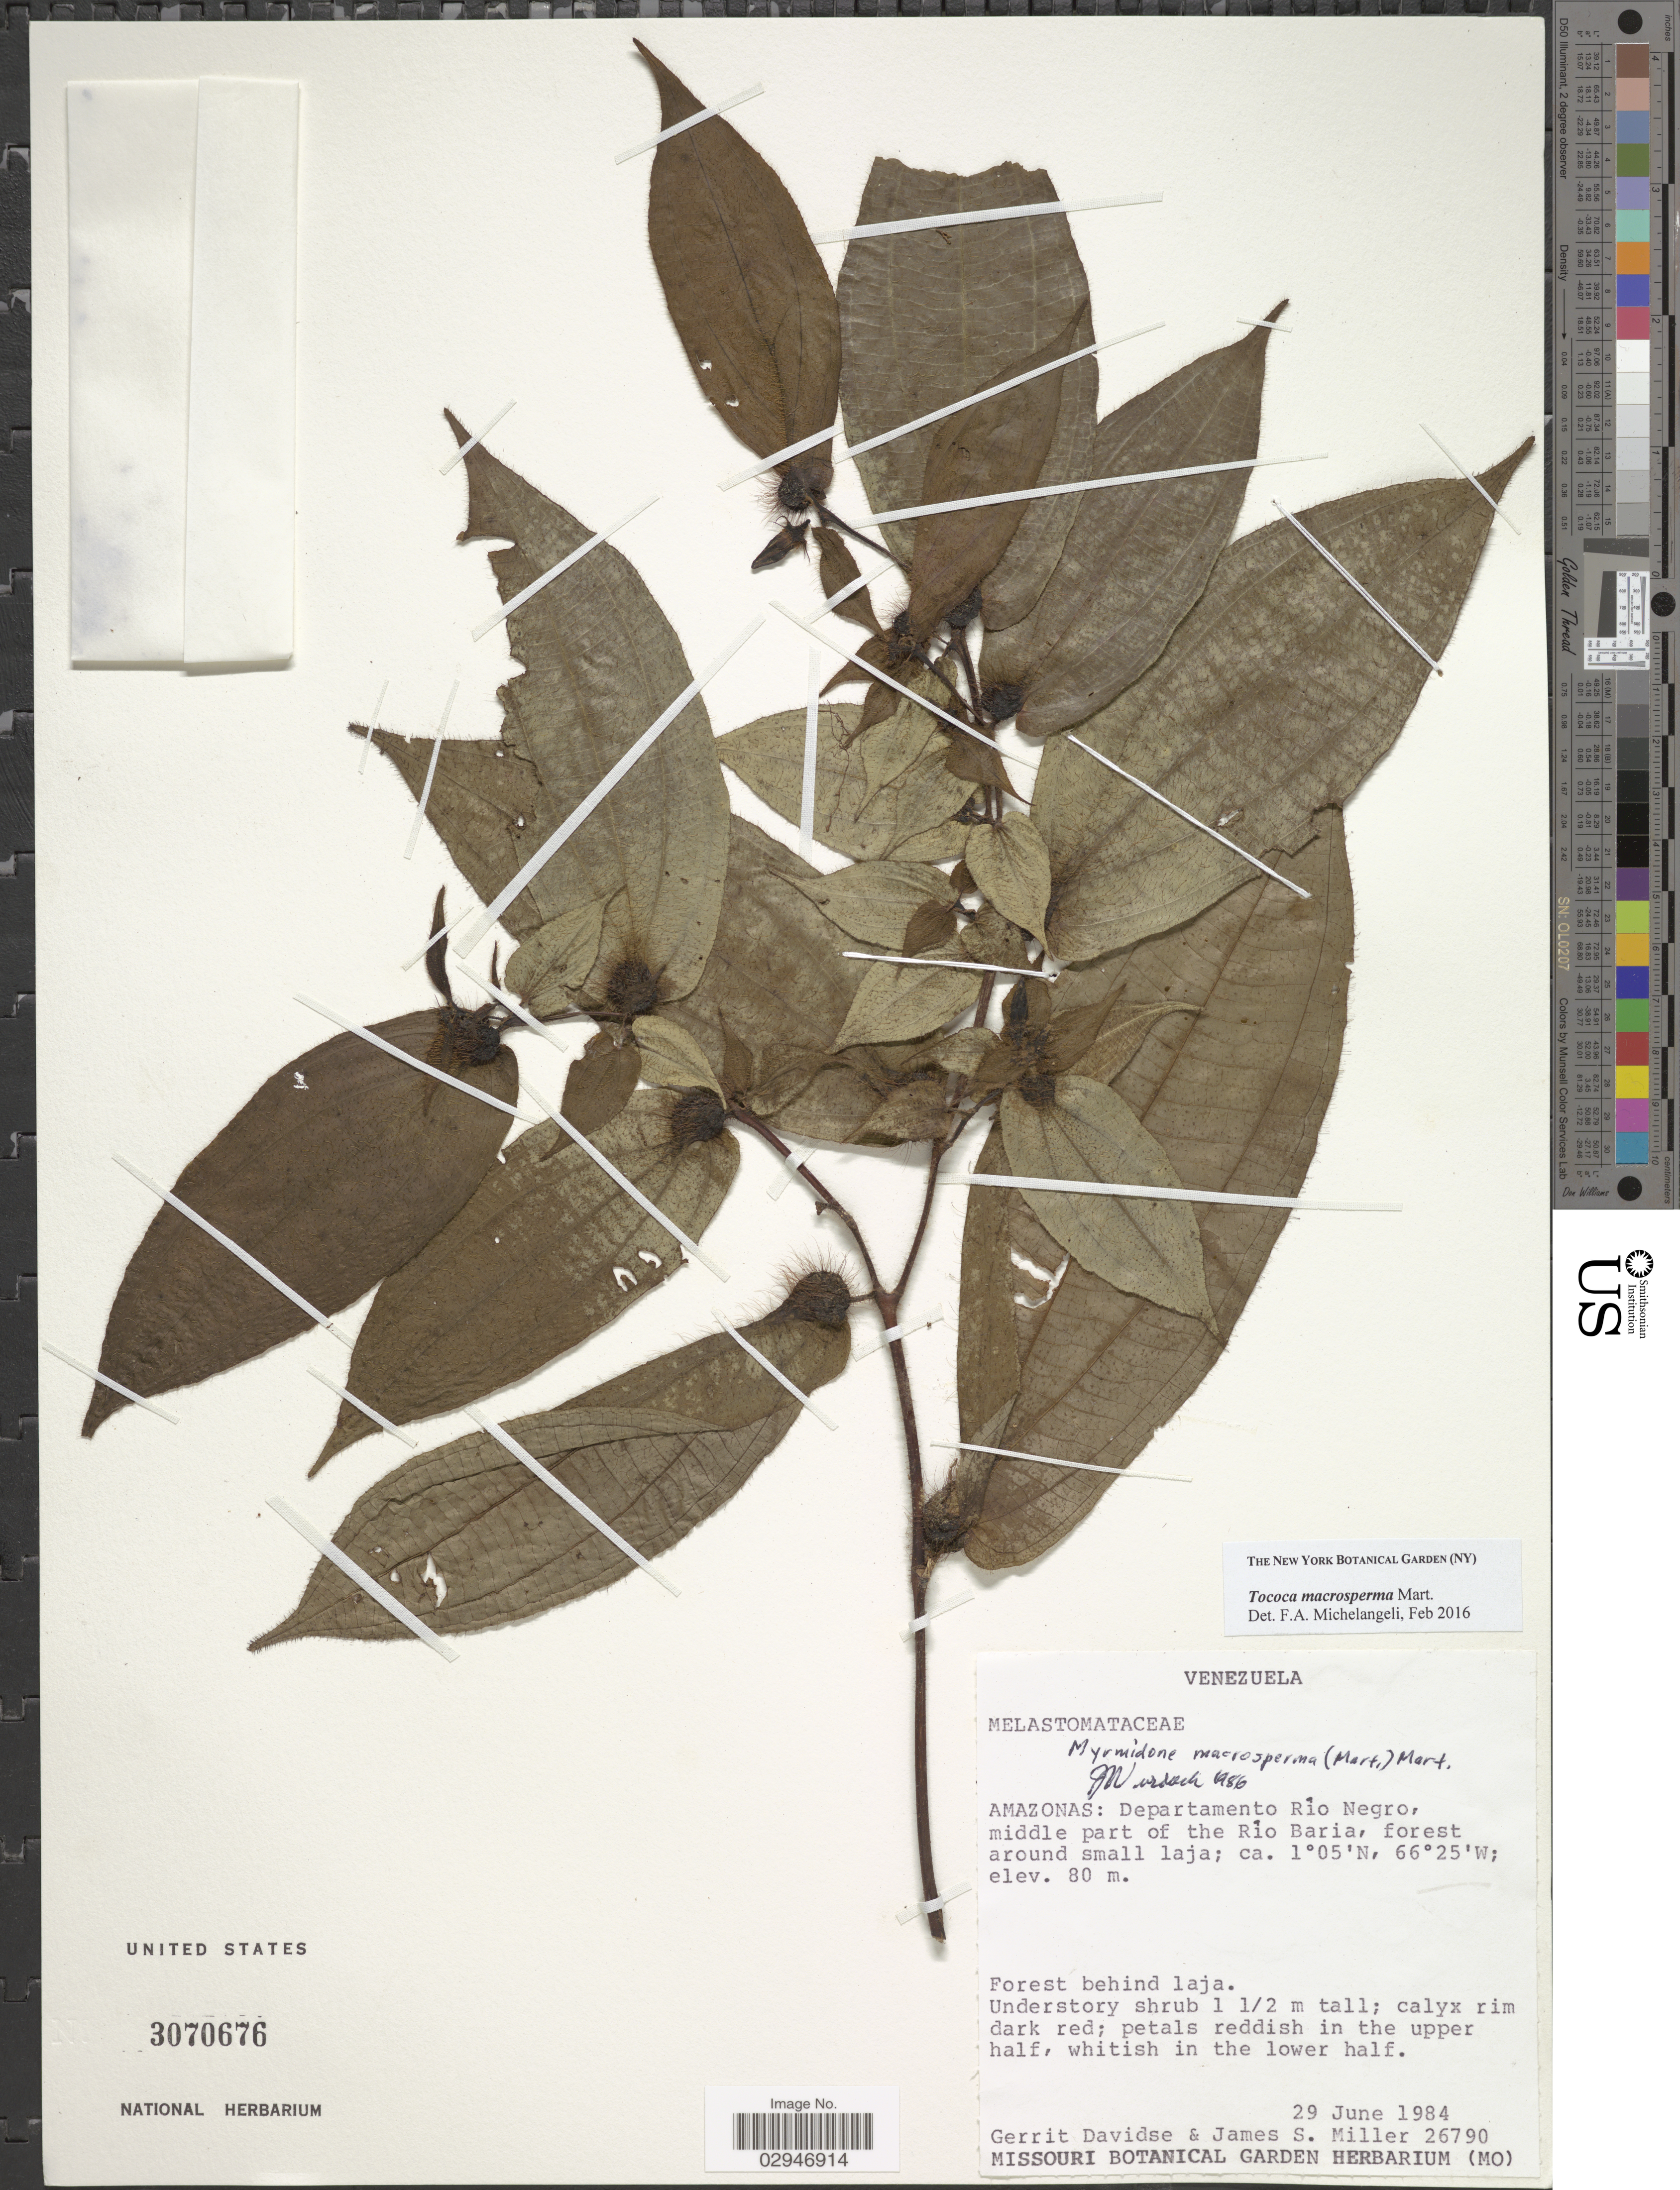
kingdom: Plantae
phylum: Tracheophyta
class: Magnoliopsida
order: Myrtales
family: Melastomataceae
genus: Tococa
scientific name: Tococa macrosperma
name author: Mart.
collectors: G. Davidse & J. S. Miller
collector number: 26790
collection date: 1984-06-29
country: Venezuela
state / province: Amazonas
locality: Departamento Río Negro, middle part of the Río Baria, forest around small laja.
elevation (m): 80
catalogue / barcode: US 3070676